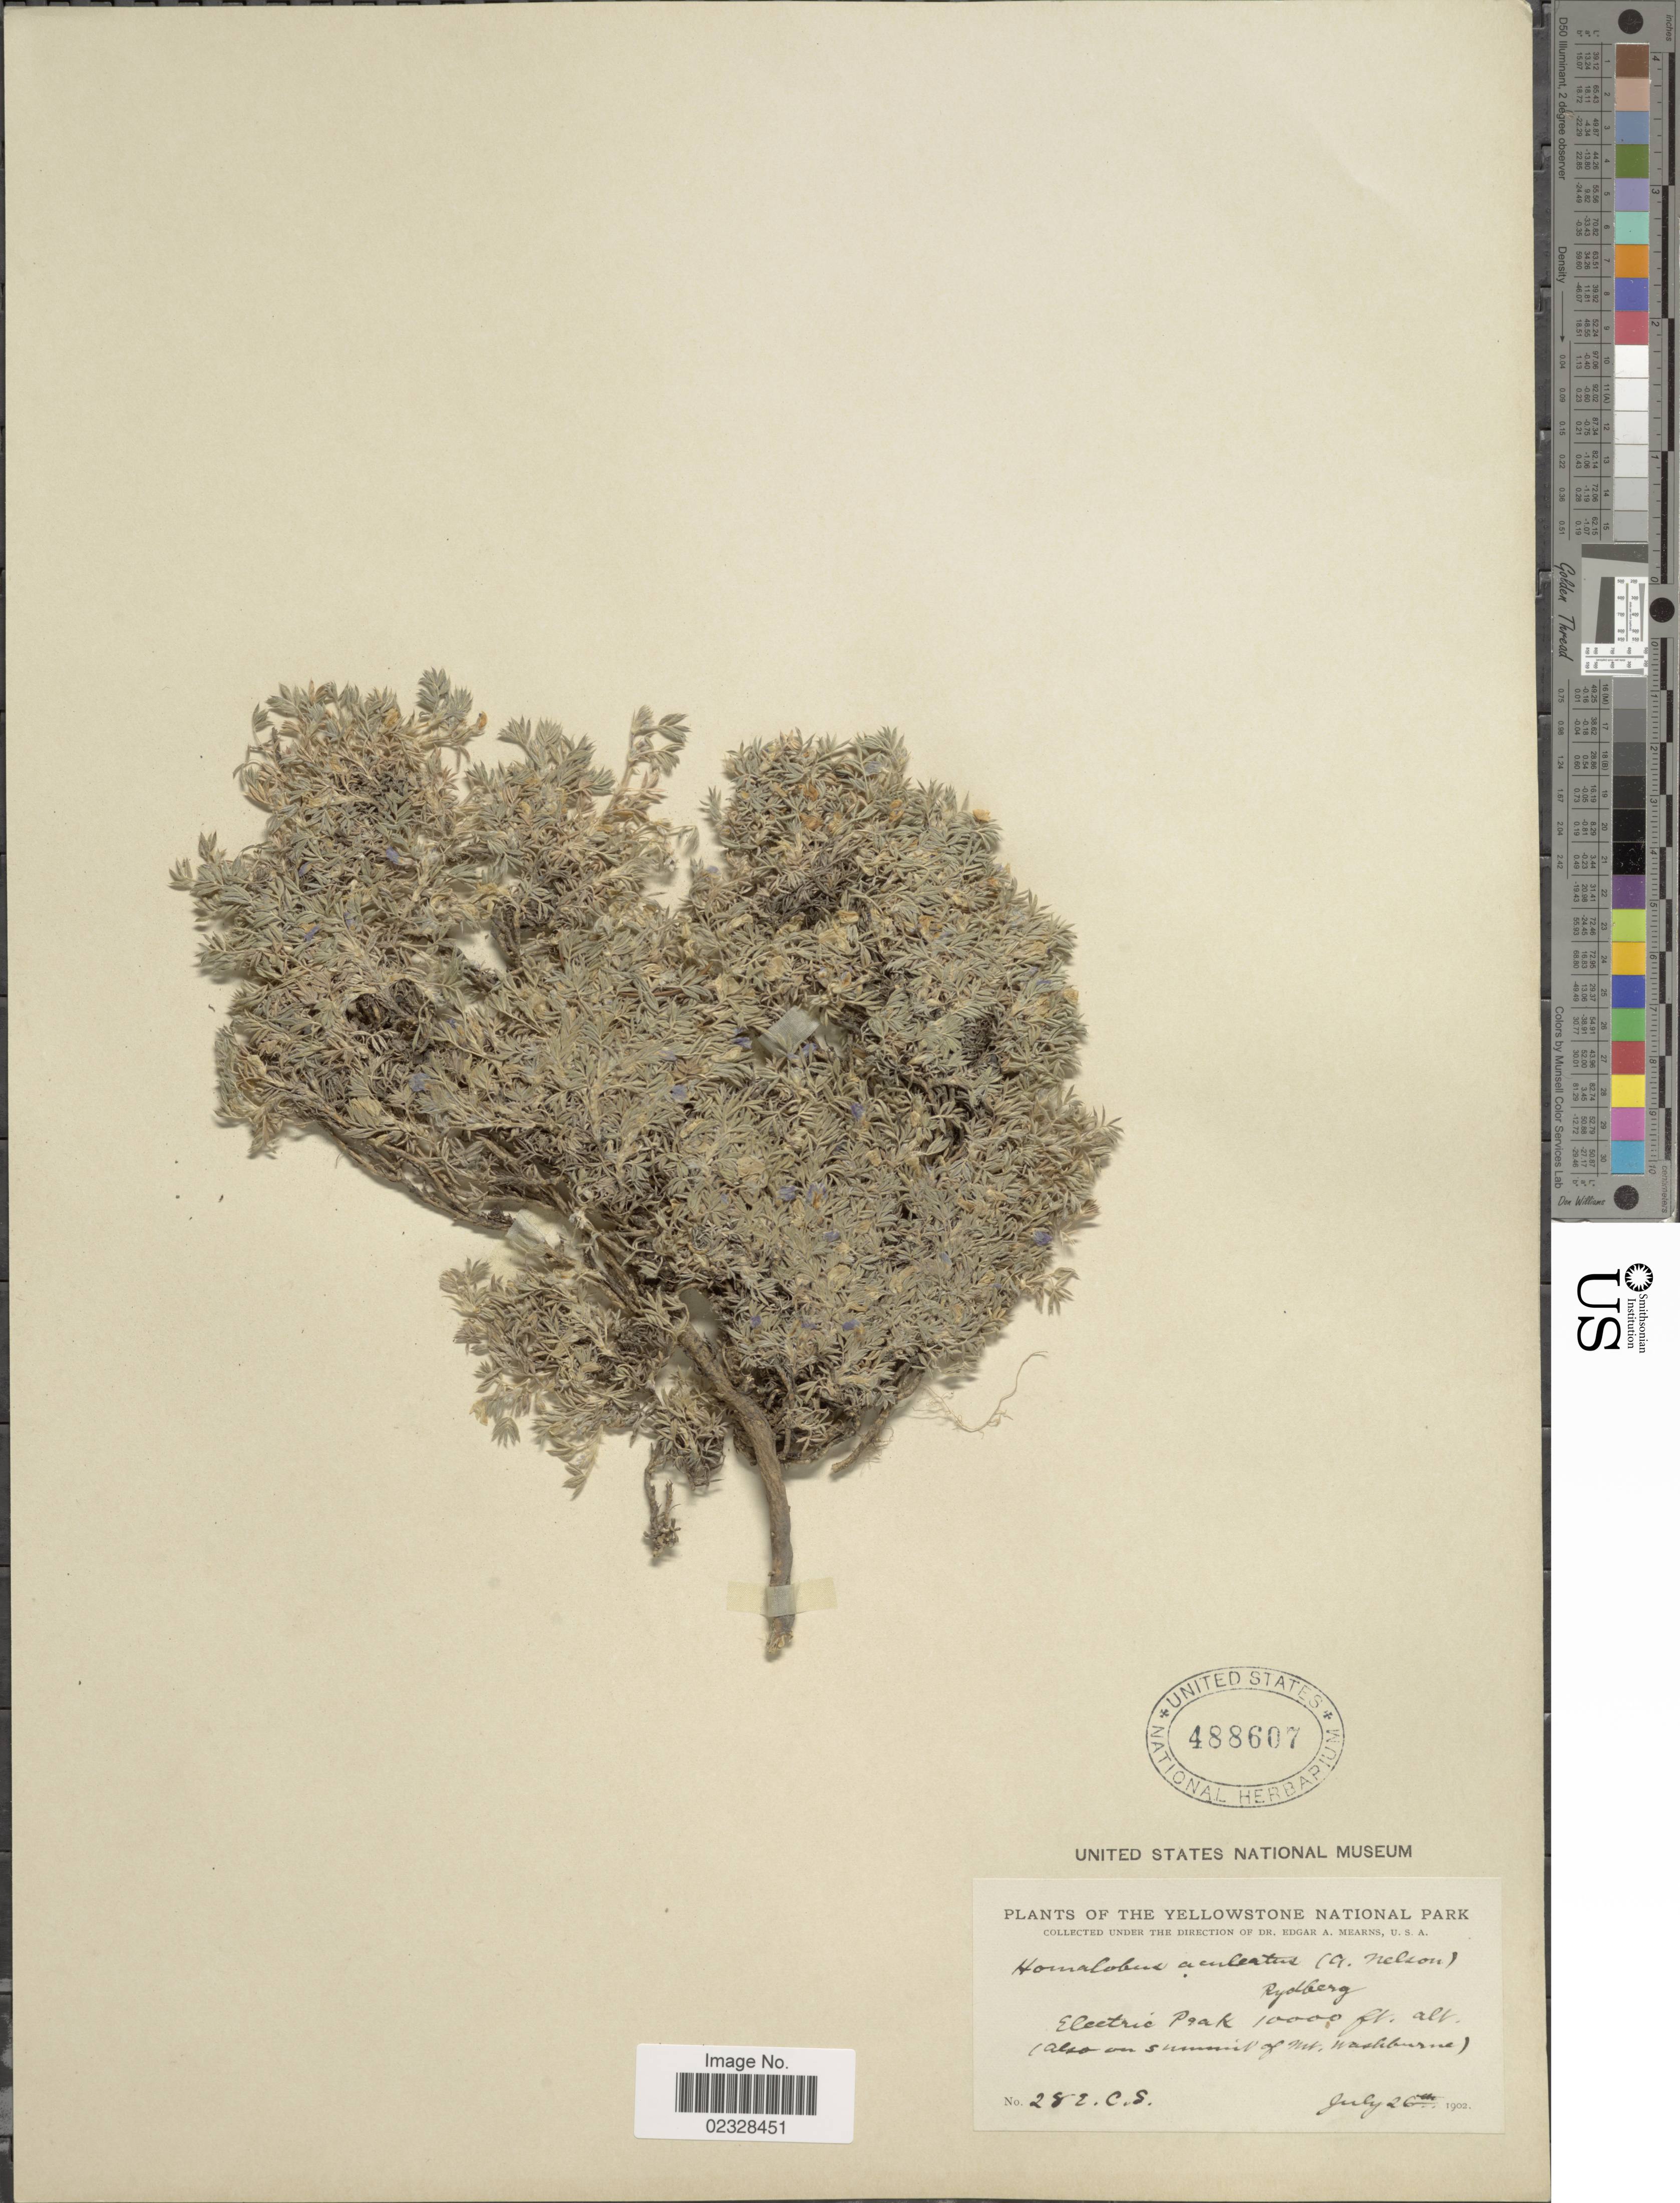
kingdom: Plantae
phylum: Tracheophyta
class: Magnoliopsida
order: Fabales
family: Fabaceae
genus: Astragalus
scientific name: Astragalus aculeatus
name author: A. Nelson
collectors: E. A. Mearns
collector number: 28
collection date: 1902-07-26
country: United States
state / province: Montana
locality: Yellowstone National Park. Electric ePeak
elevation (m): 3048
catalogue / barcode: US 488607